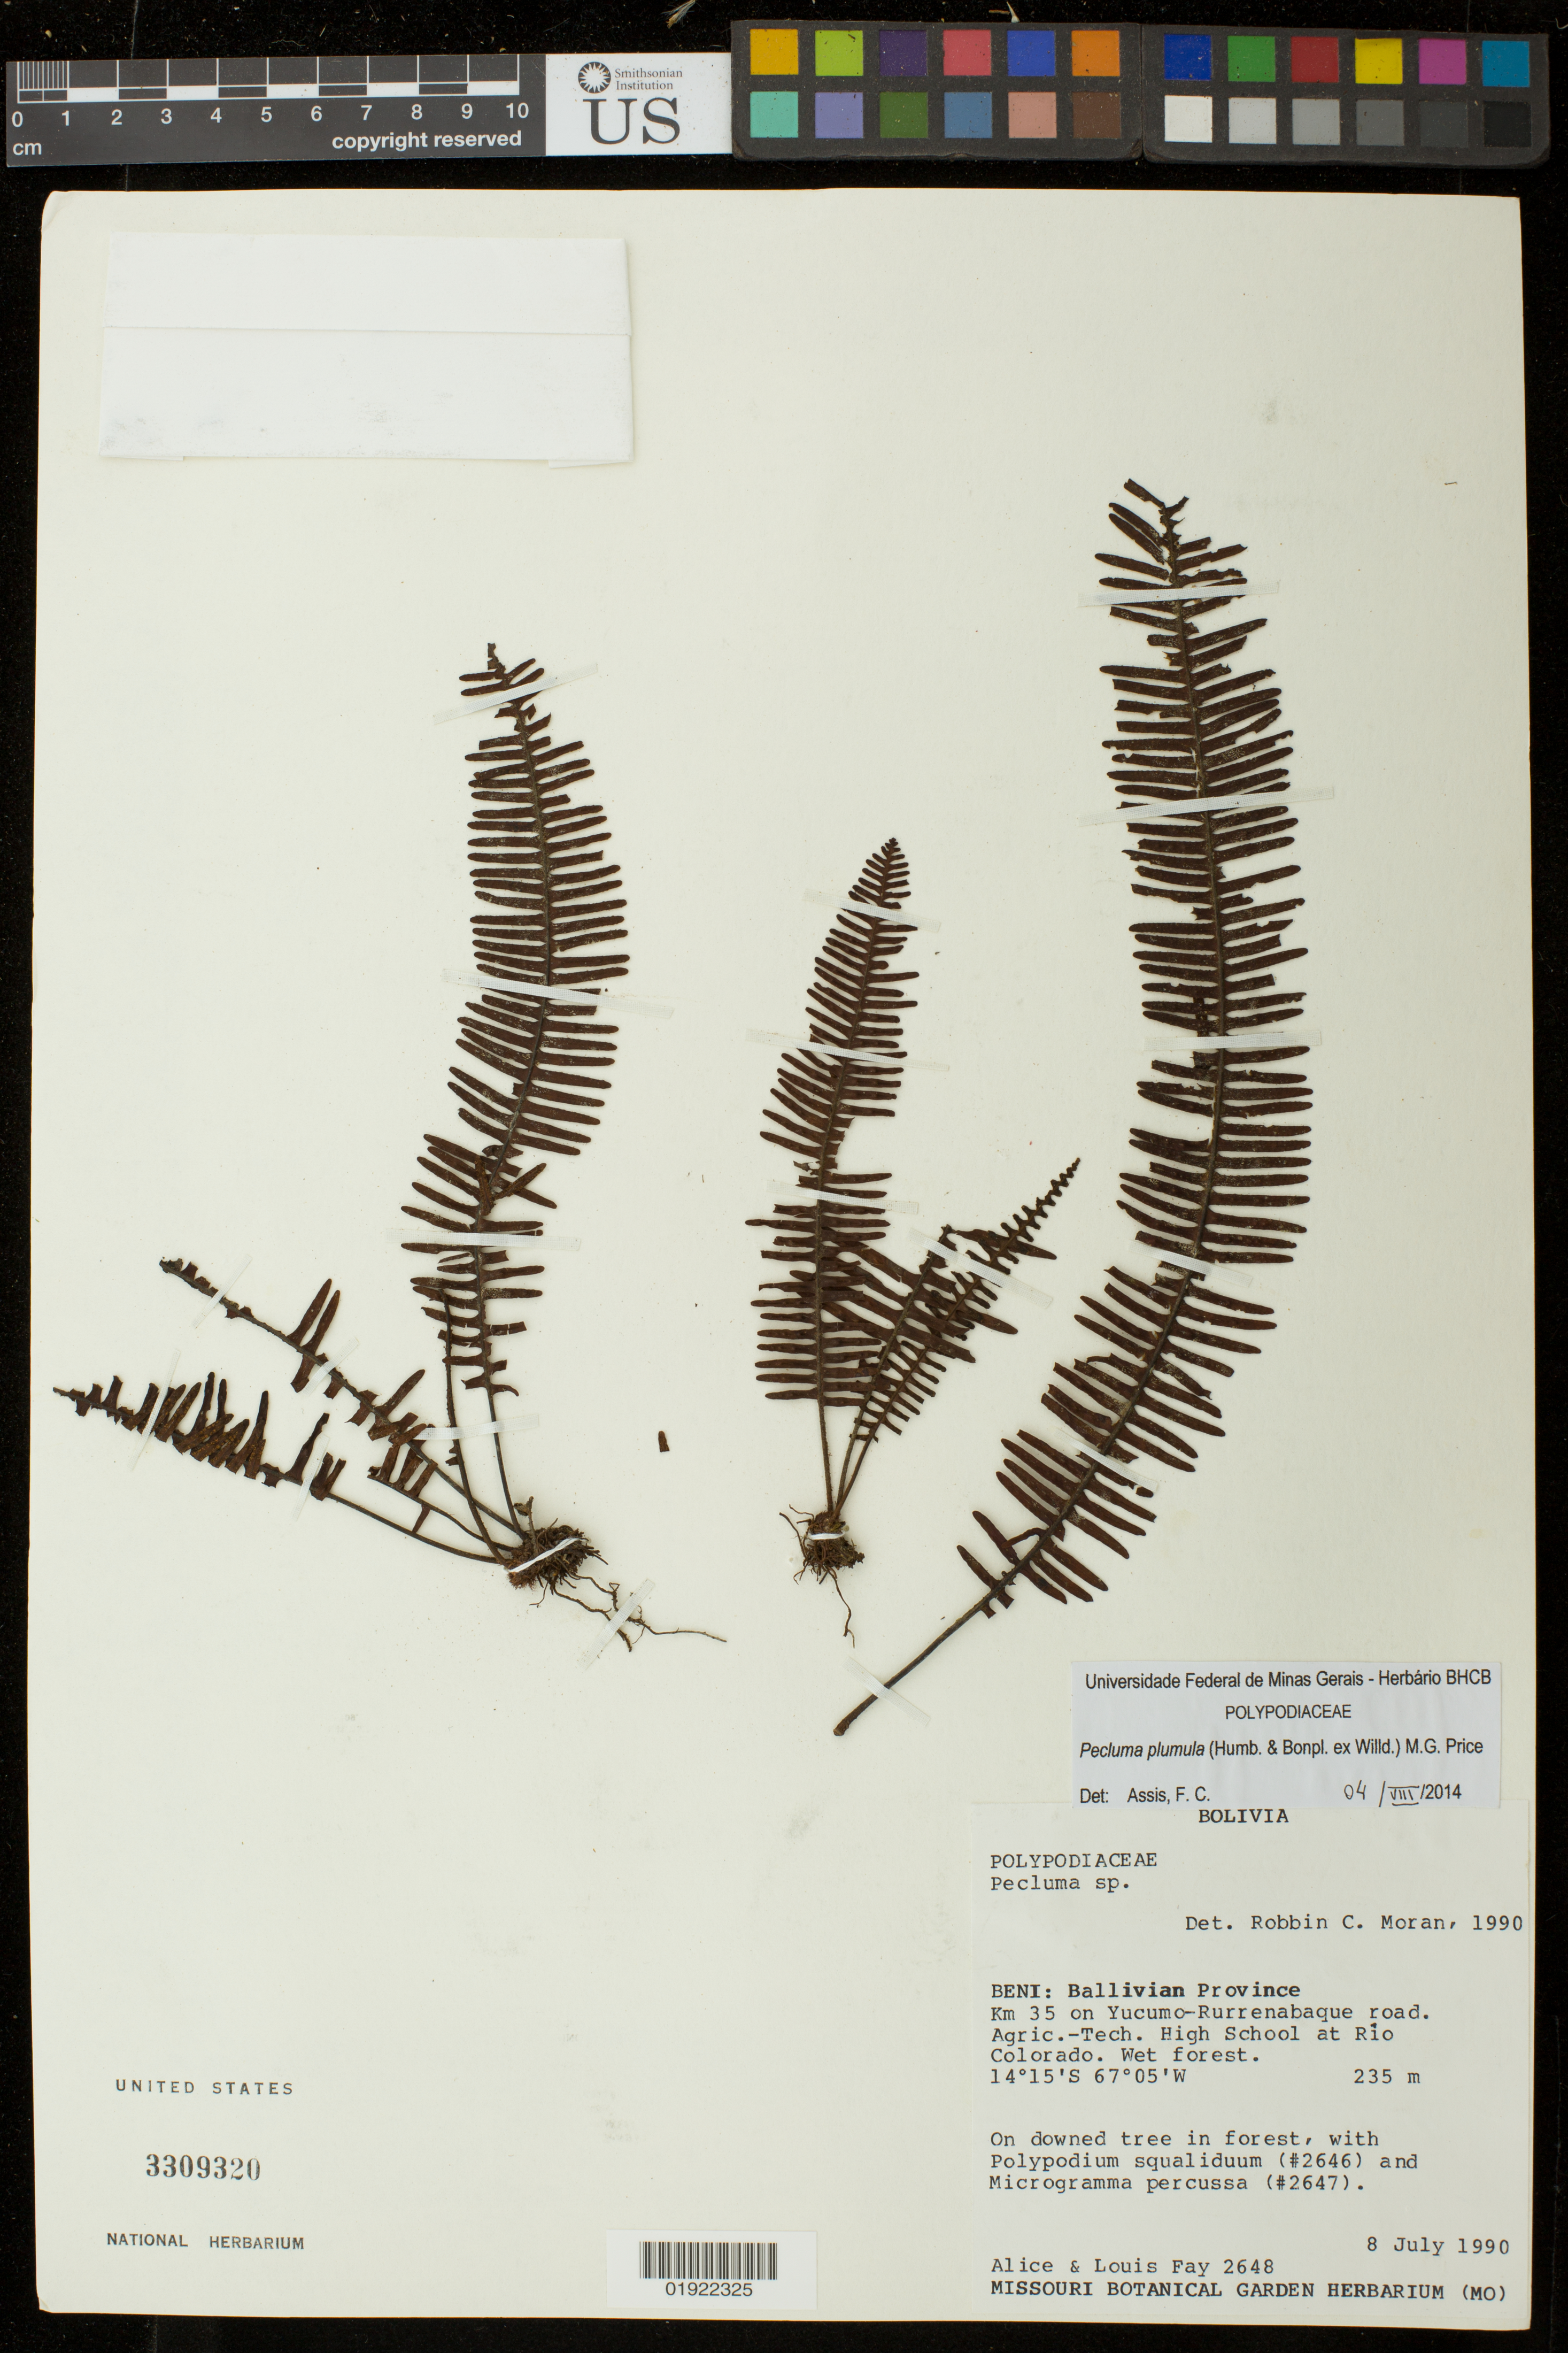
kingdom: Plantae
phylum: Tracheophyta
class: Polypodiopsida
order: Polypodiales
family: Polypodiaceae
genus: Pecluma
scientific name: Pecluma plumula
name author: (Humb. & Bonpl. ex Willd.) M.G. Price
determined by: Assis, F. C.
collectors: A. Fay & L. Fay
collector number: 2648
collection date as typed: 8 July 1990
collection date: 1990-07-08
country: Bolivia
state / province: Beni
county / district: General José Ballivián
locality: Ballivian Province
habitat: on downed tree in forest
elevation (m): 235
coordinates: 14 15 0 S, 67 05 0 W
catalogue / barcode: US 3309320